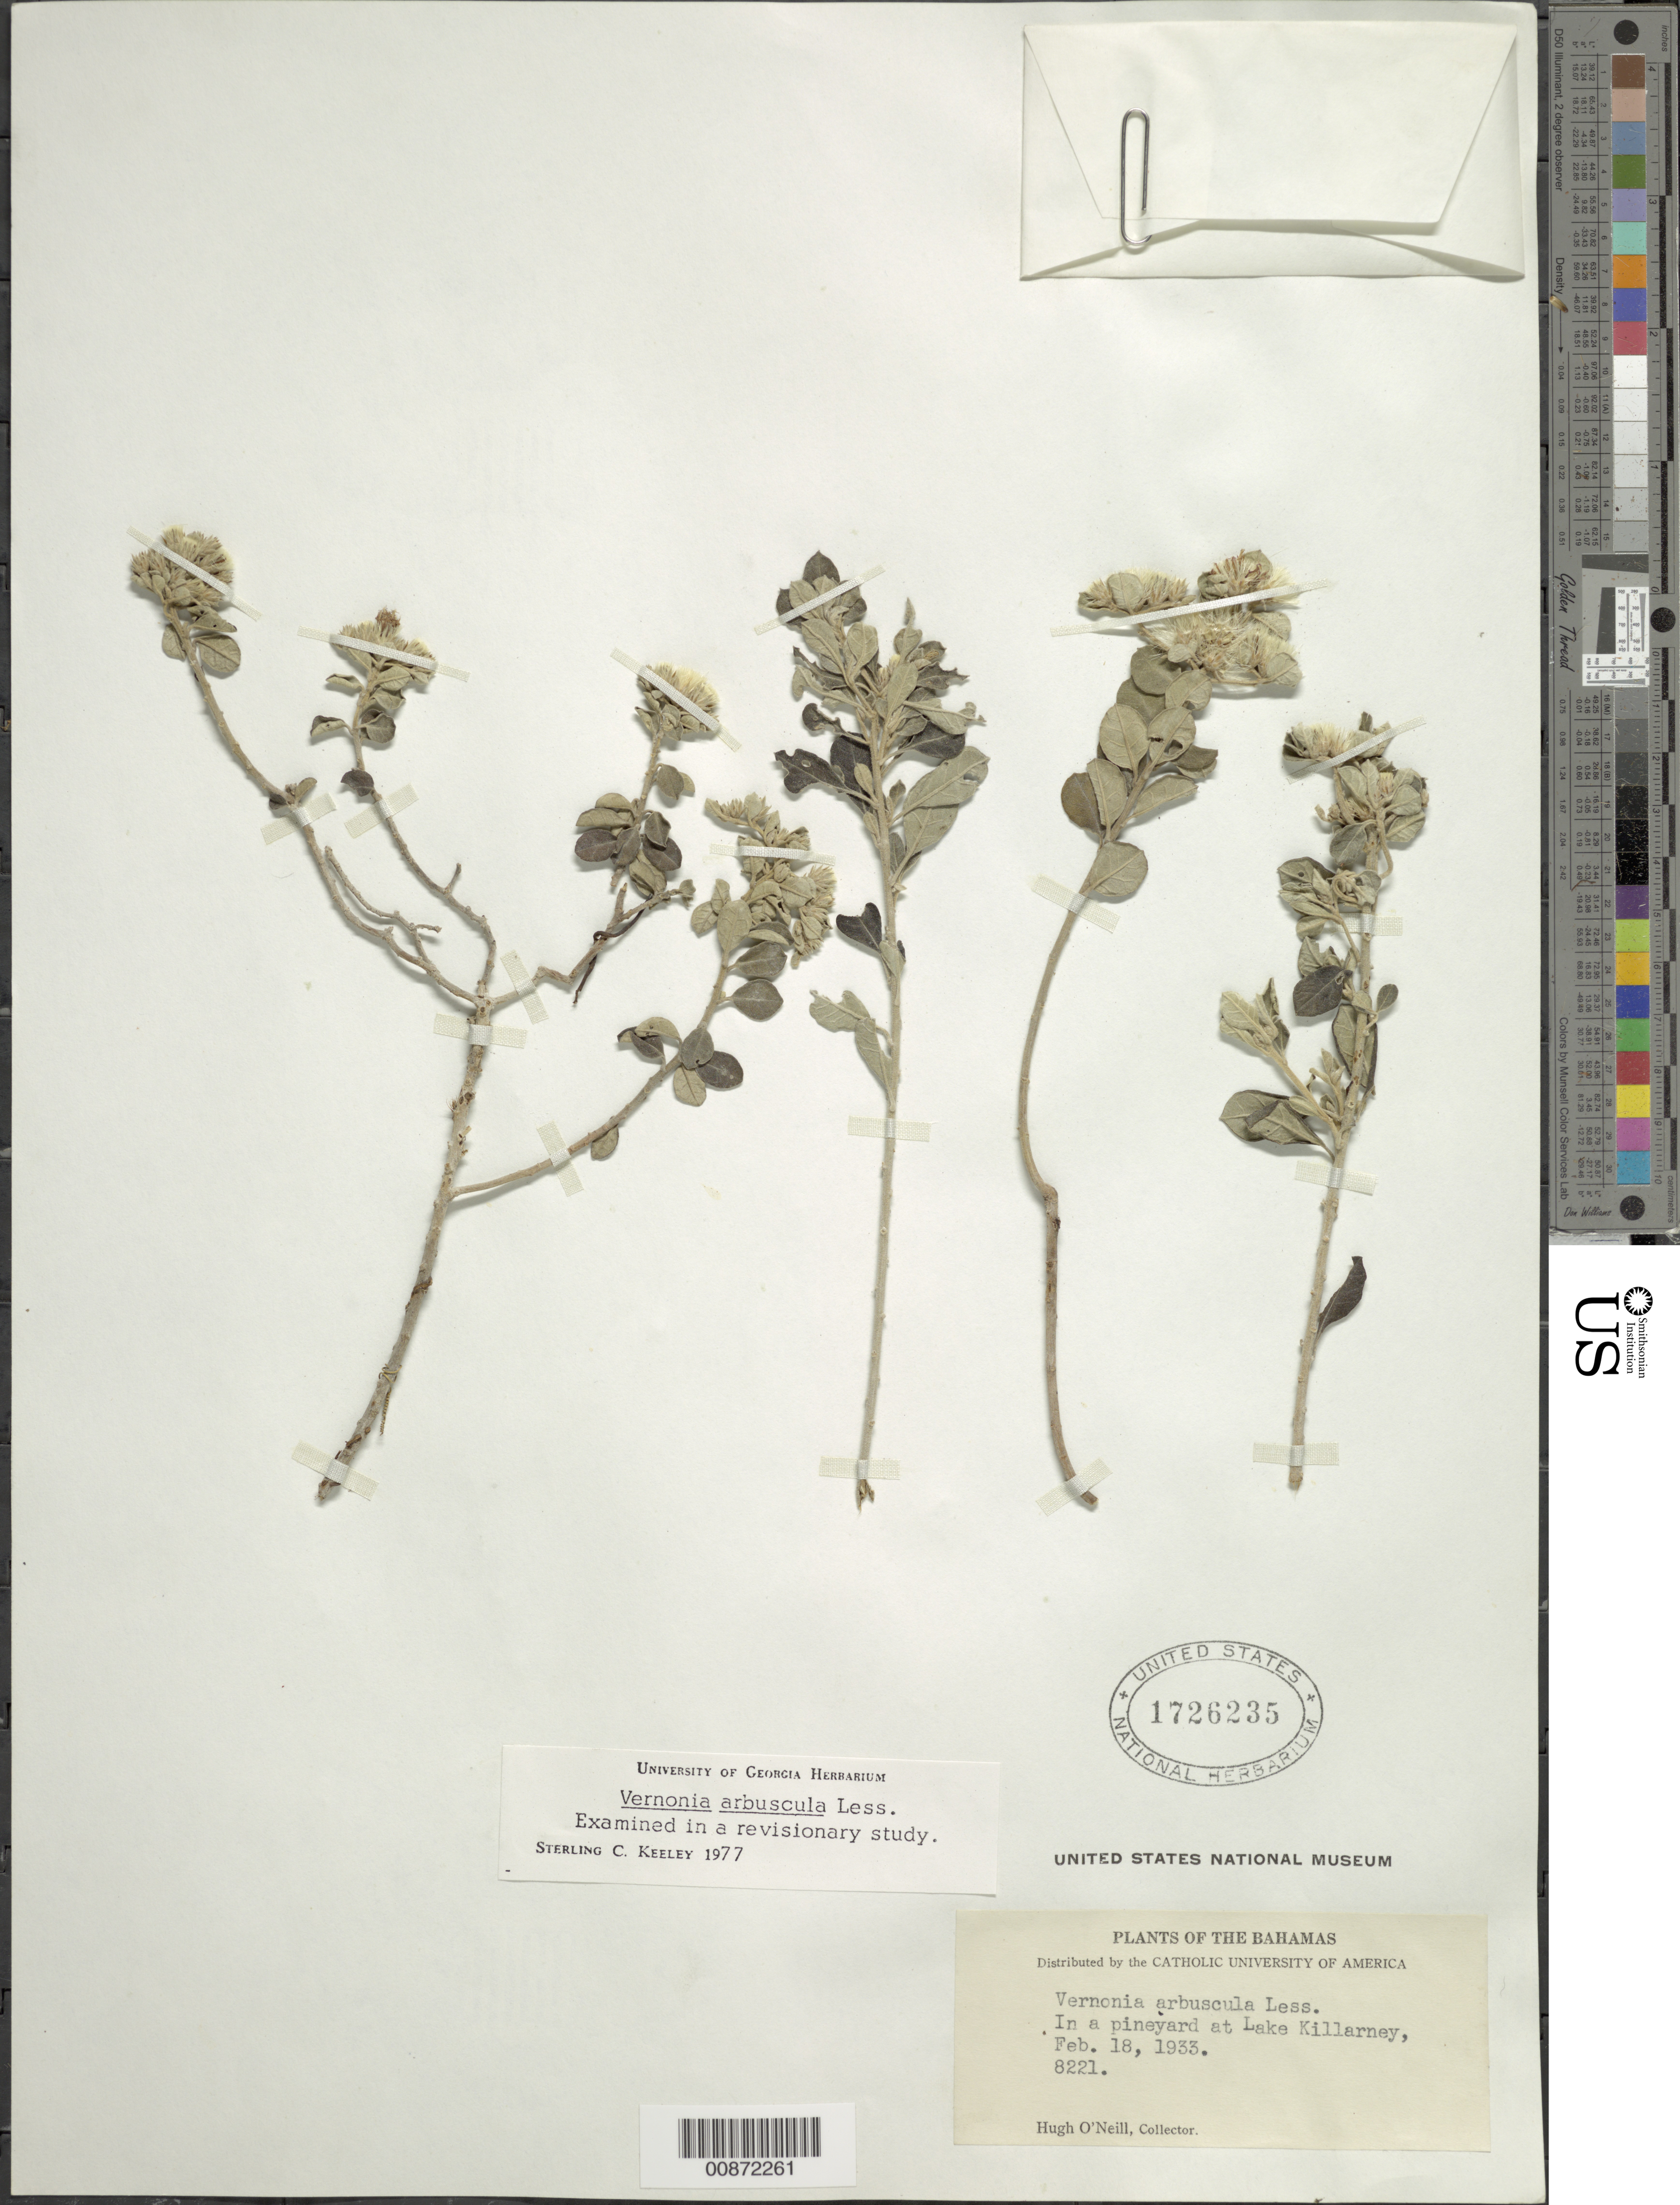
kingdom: Plantae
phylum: Tracheophyta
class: Magnoliopsida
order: Asterales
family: Asteraceae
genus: Lepidaploa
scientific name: Lepidaploa arbuscula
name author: (Less.) H. Rob.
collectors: H. O'Neill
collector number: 8221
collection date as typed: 18 Feb 1933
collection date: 1933-02-18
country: Bahamas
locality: Lake Killarney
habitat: In a pineyard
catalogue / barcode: US 1726235